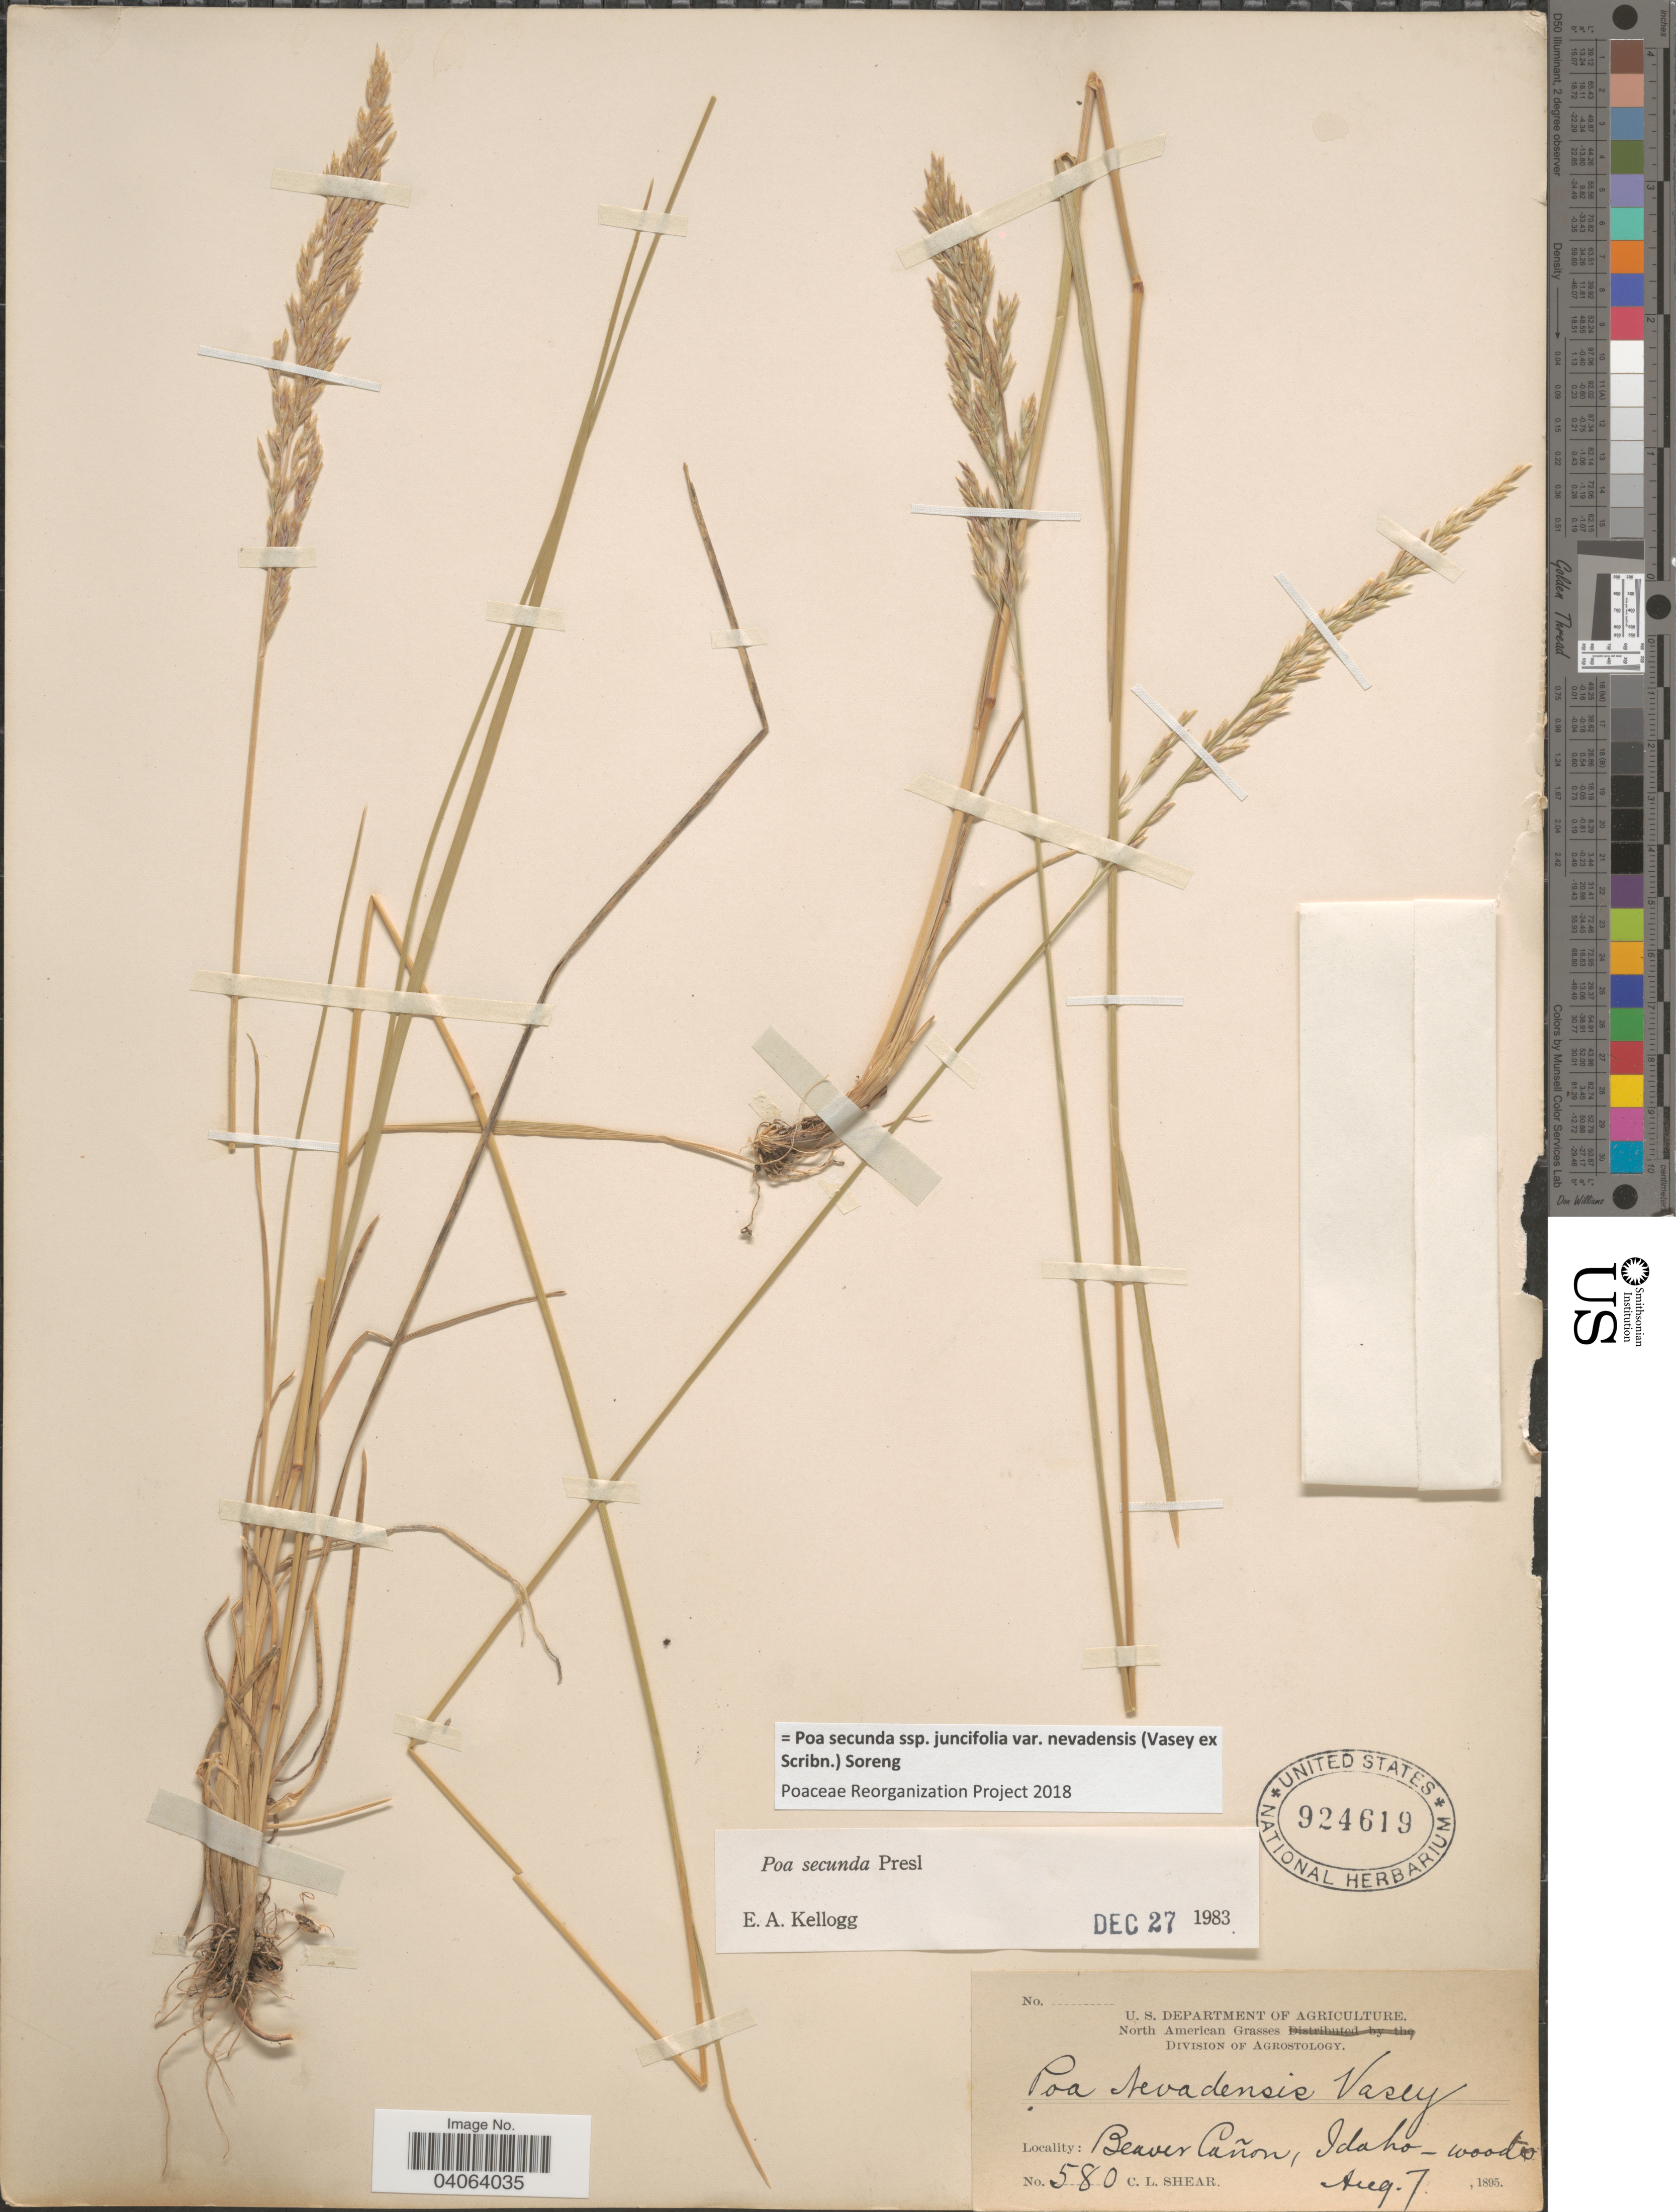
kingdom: Plantae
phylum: Tracheophyta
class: Liliopsida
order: Poales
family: Poaceae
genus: Poa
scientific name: Poa secunda subsp. juncifolia var. nevadensis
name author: (Vasey ex Scribn.) Soreng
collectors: C. L. Shear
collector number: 580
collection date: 1895-08-07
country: United States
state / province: Idaho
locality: Beaver Cañon.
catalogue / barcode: US 924619